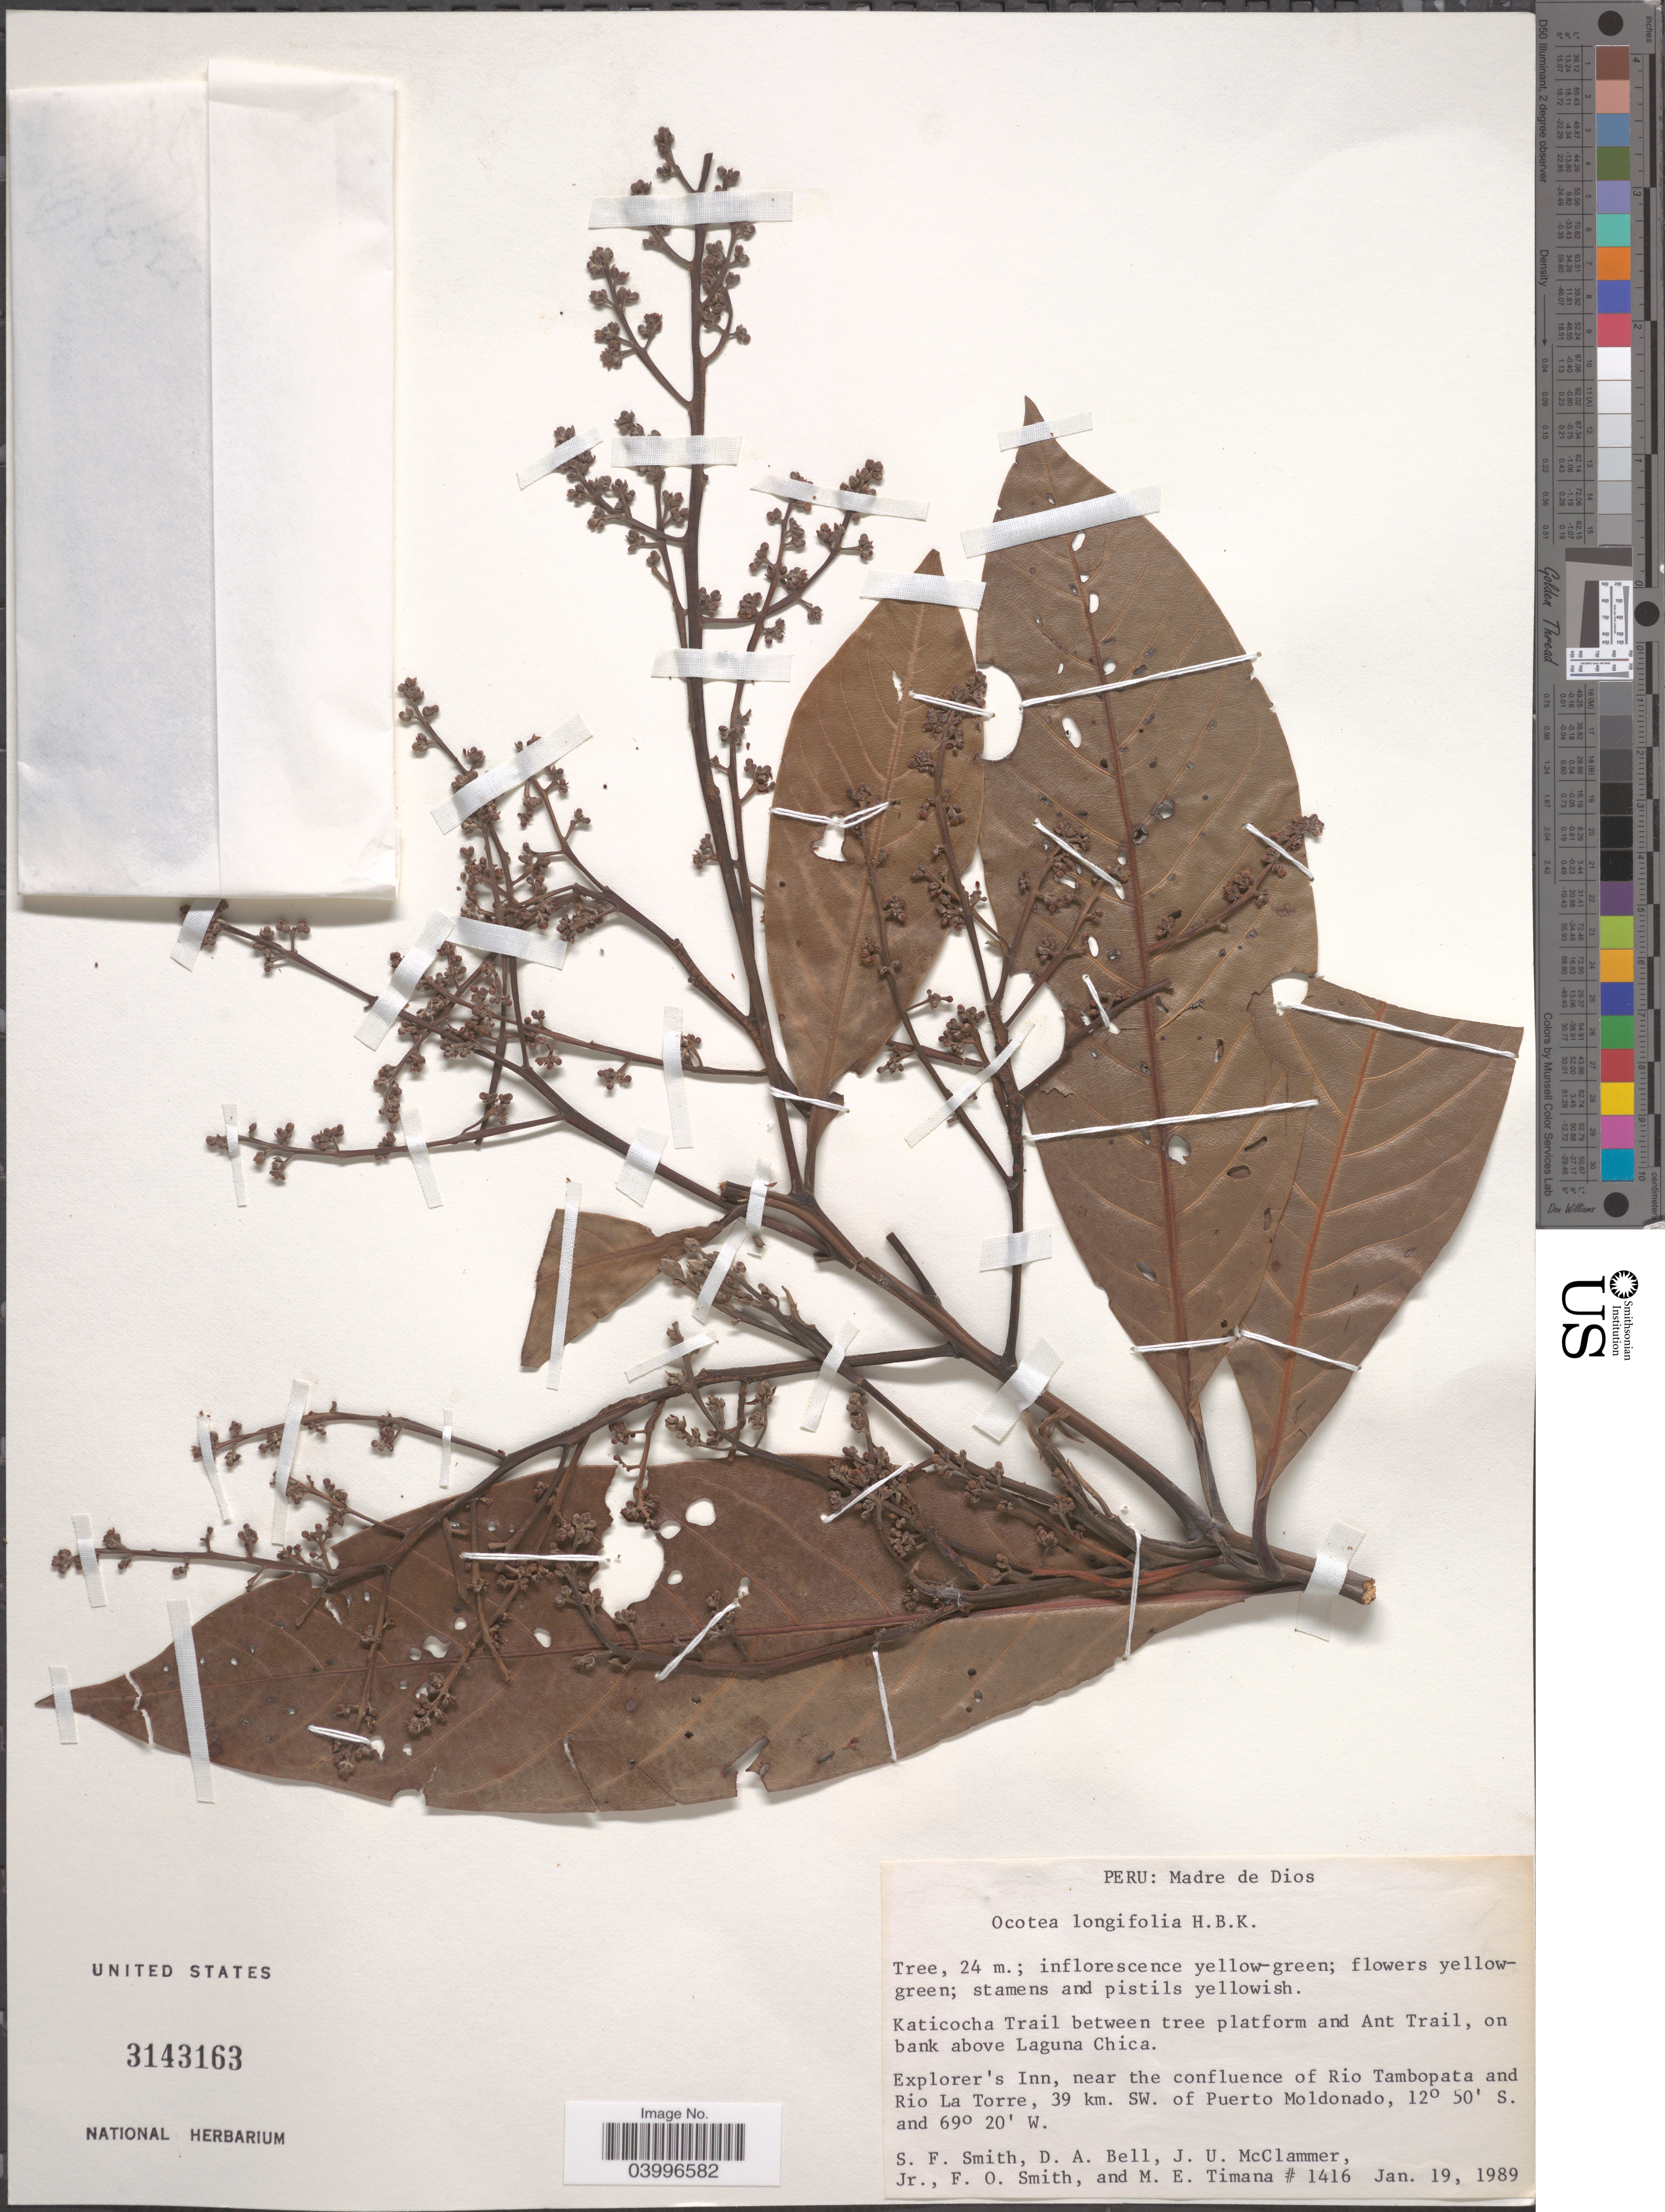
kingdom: Plantae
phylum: Tracheophyta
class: Magnoliopsida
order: Laurales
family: Lauraceae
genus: Ocotea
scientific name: Ocotea longifolia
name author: Kunth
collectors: S.F. Smith, D. A. Bell, J. McClammer Jr. & F. Smith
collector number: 1416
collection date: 1989-01-19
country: Peru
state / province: Madre de Dios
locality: Katicocha Trail between tree platform and Aunt Trail, on bank above Laguna Chica. Explorer's Inn, near the confluence of Rio Tambopata and Rio La Torre, 39 km. SW. of Puerto Moldonado.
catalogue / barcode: US 3143163